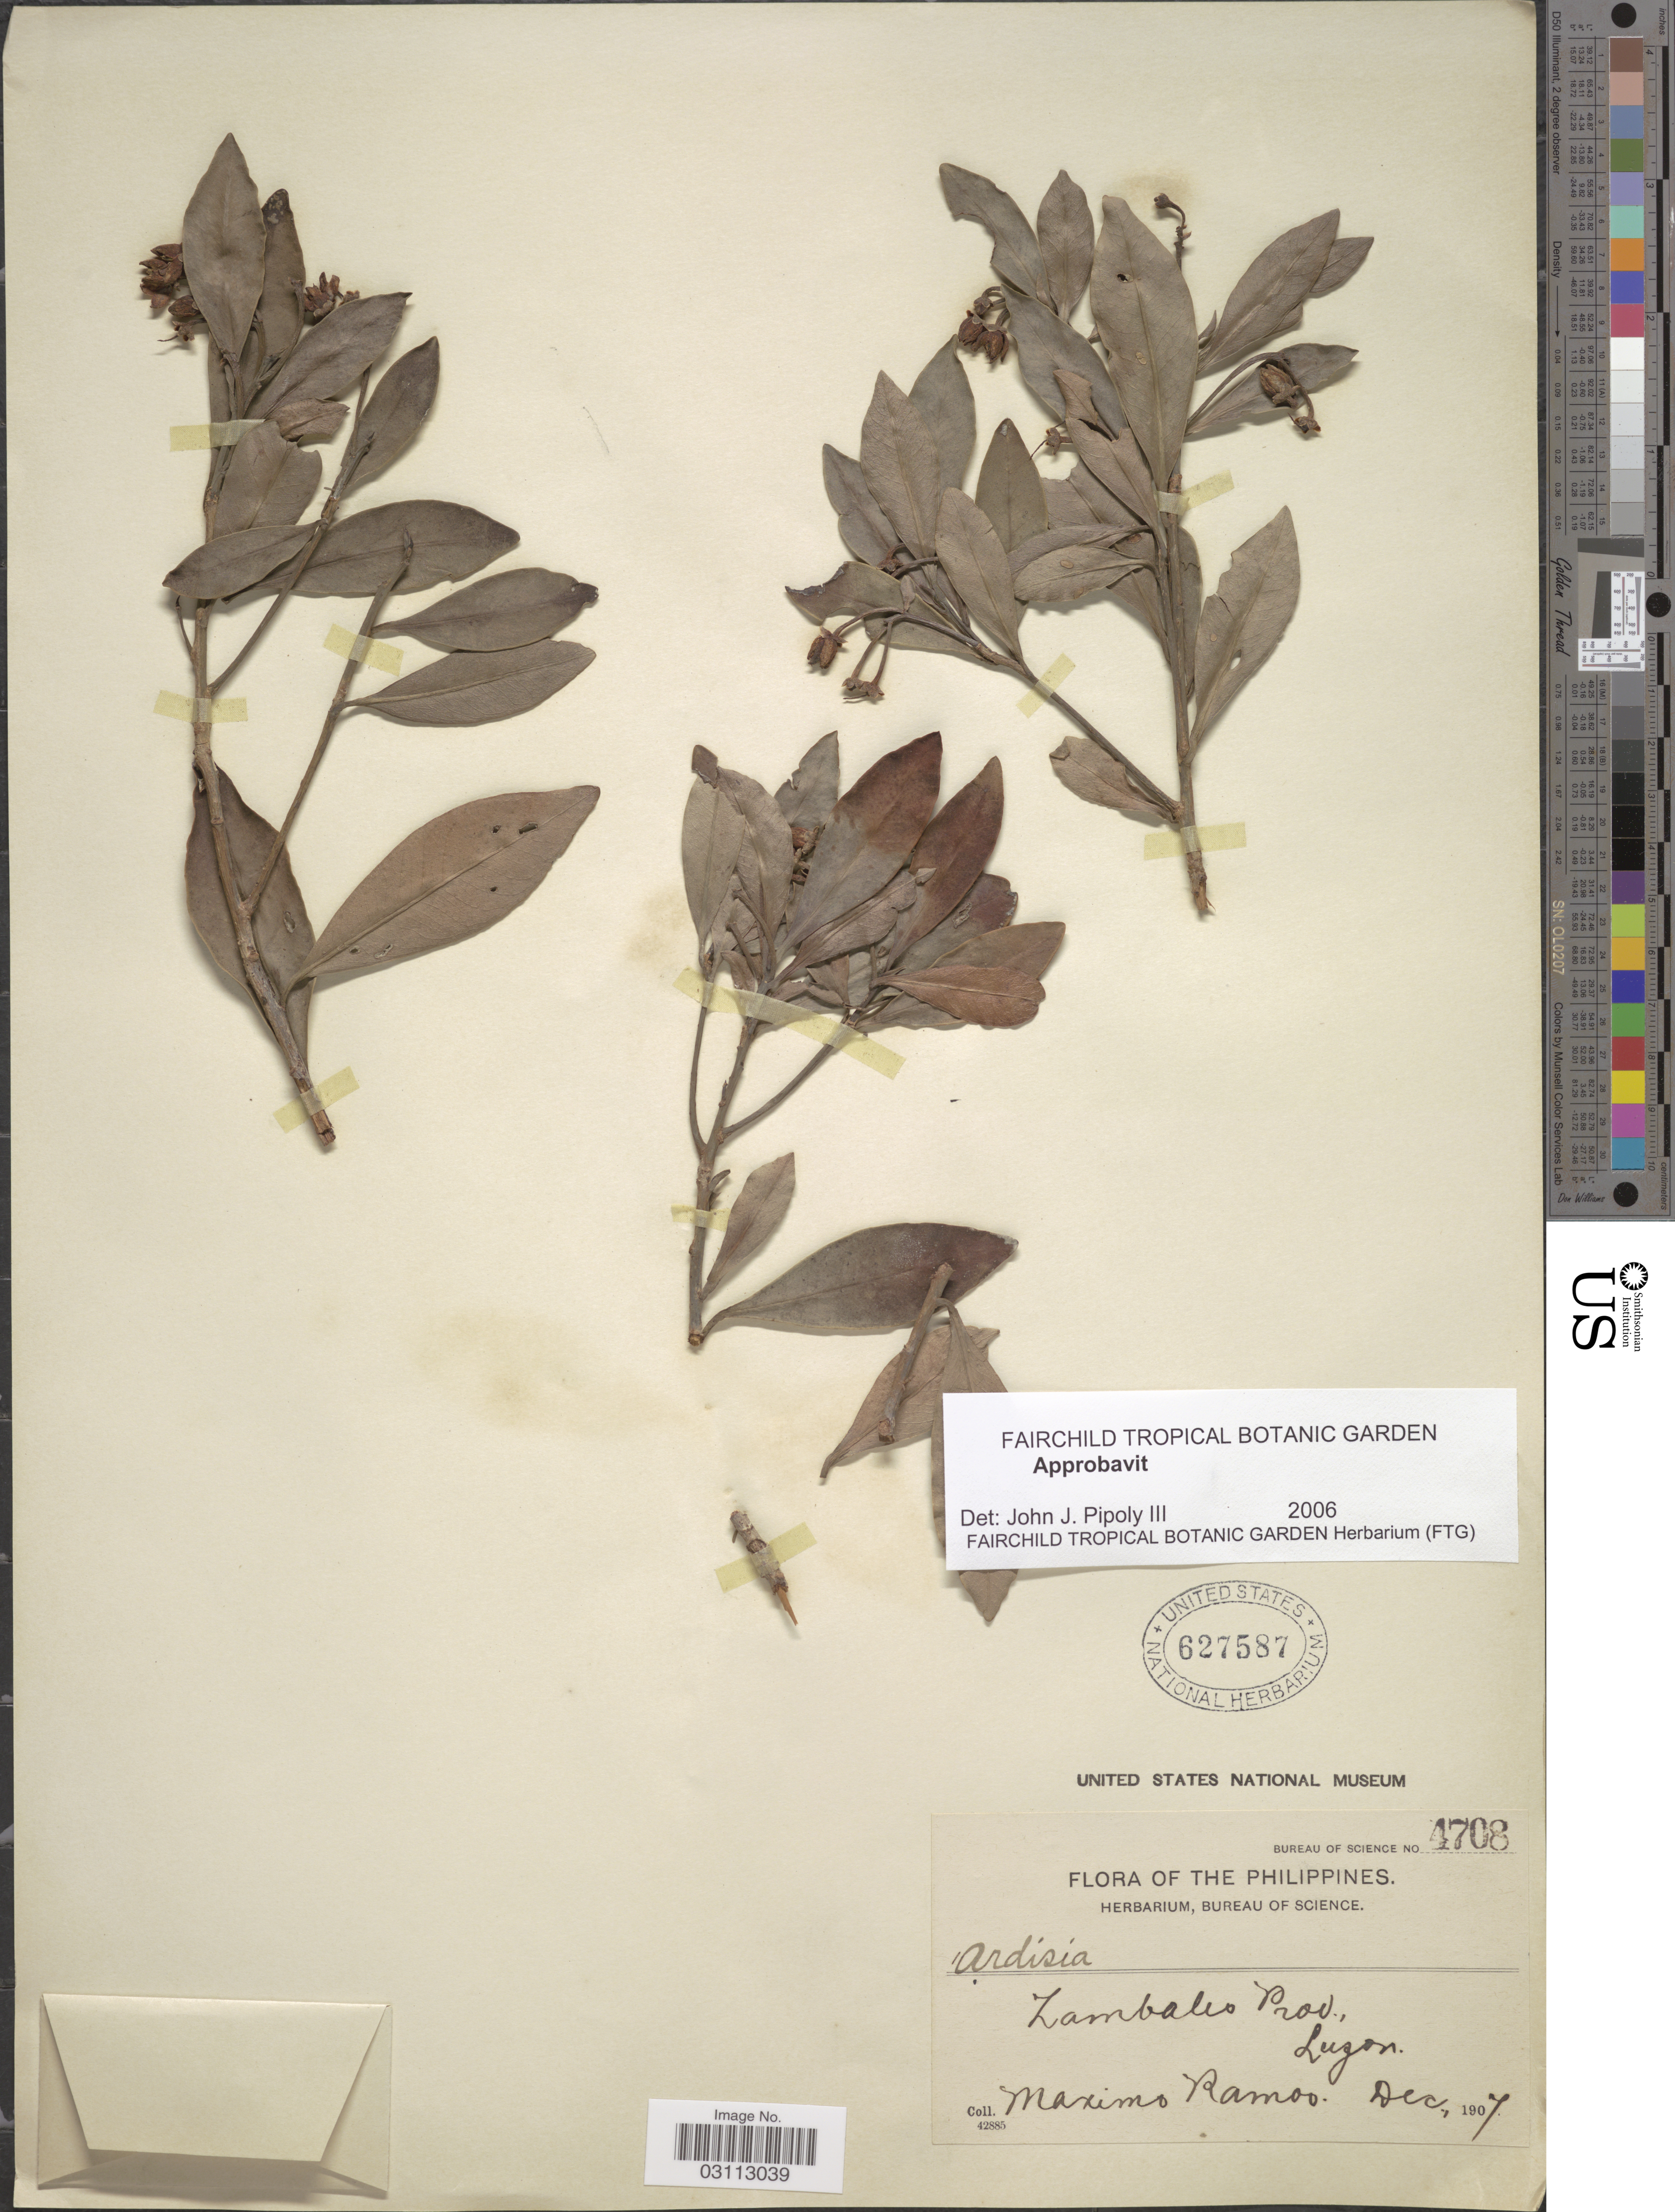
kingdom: Plantae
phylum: Tracheophyta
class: Magnoliopsida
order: Ericales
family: Primulaceae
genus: Ardisia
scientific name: Ardisia sp.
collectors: M. Ramos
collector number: Bureau of Science 4708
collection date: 1907-12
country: Philippines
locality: Zambales Prov., Luzon.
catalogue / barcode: US 627587